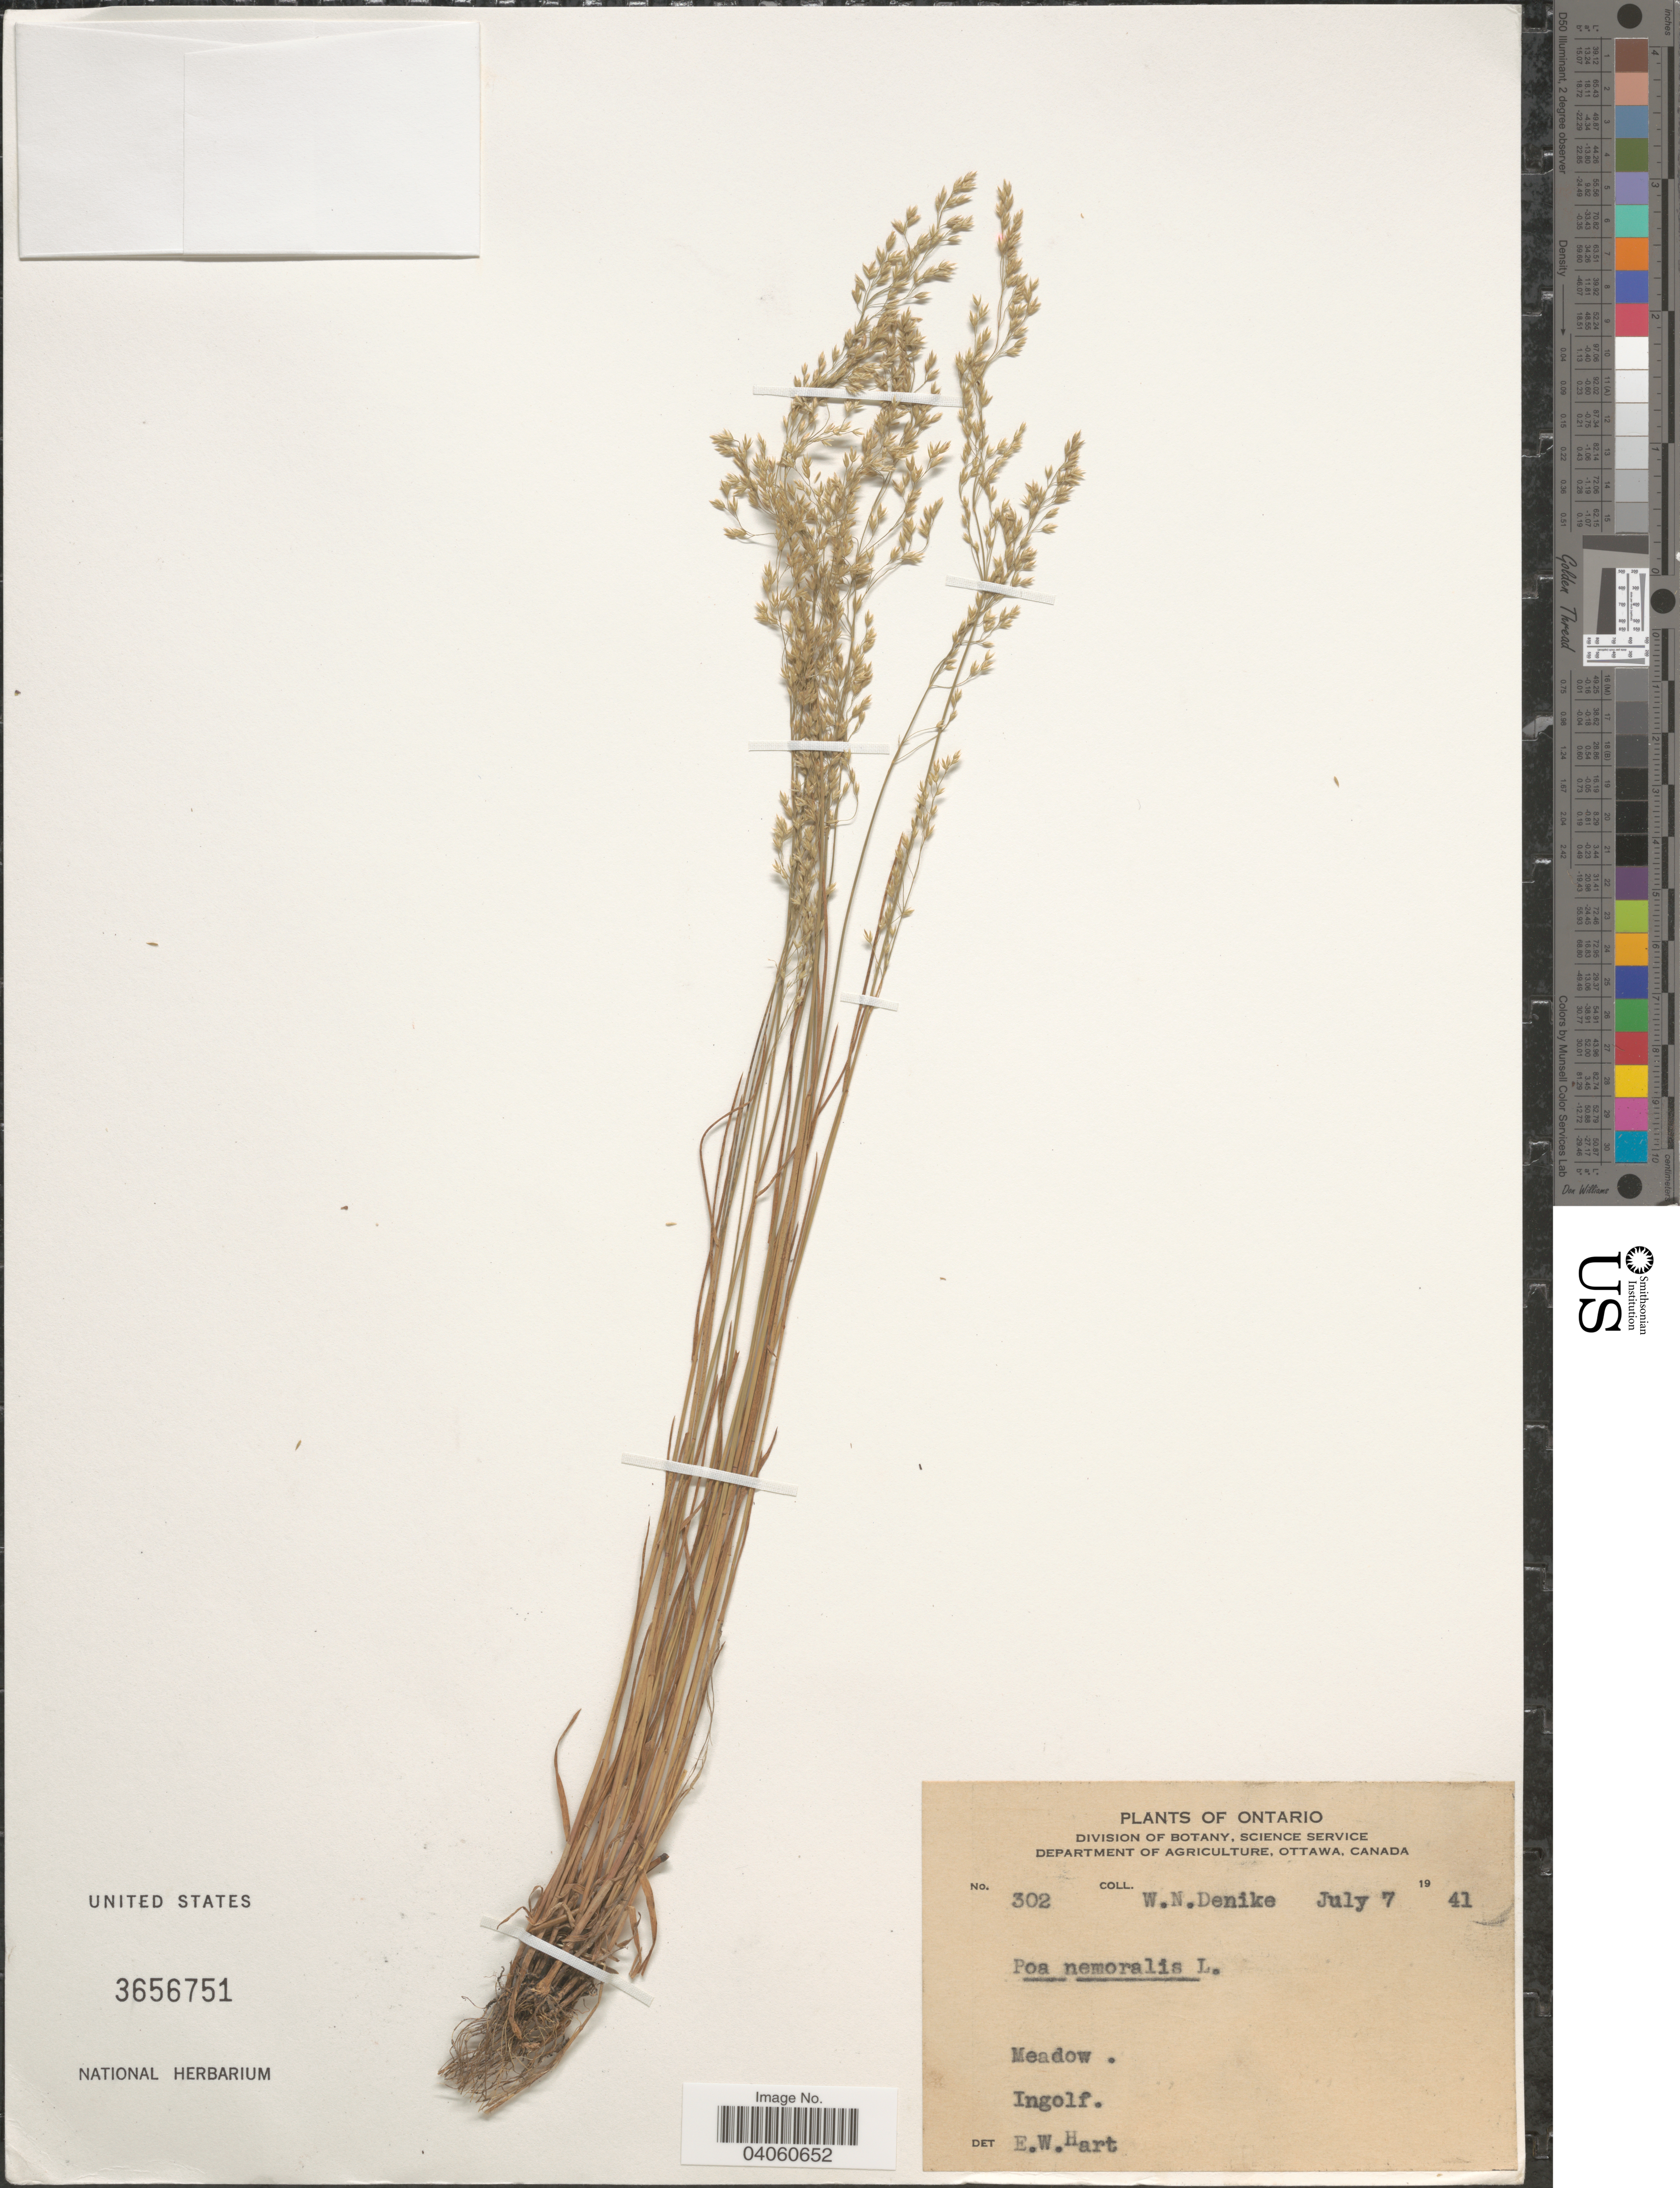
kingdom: Plantae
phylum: Tracheophyta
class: Liliopsida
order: Poales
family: Poaceae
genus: Poa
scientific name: Poa nemoralis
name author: L.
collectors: W. Denike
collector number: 302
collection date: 1941-07-07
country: Canada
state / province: Ontario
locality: Ingolf.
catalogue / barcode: US 3656751